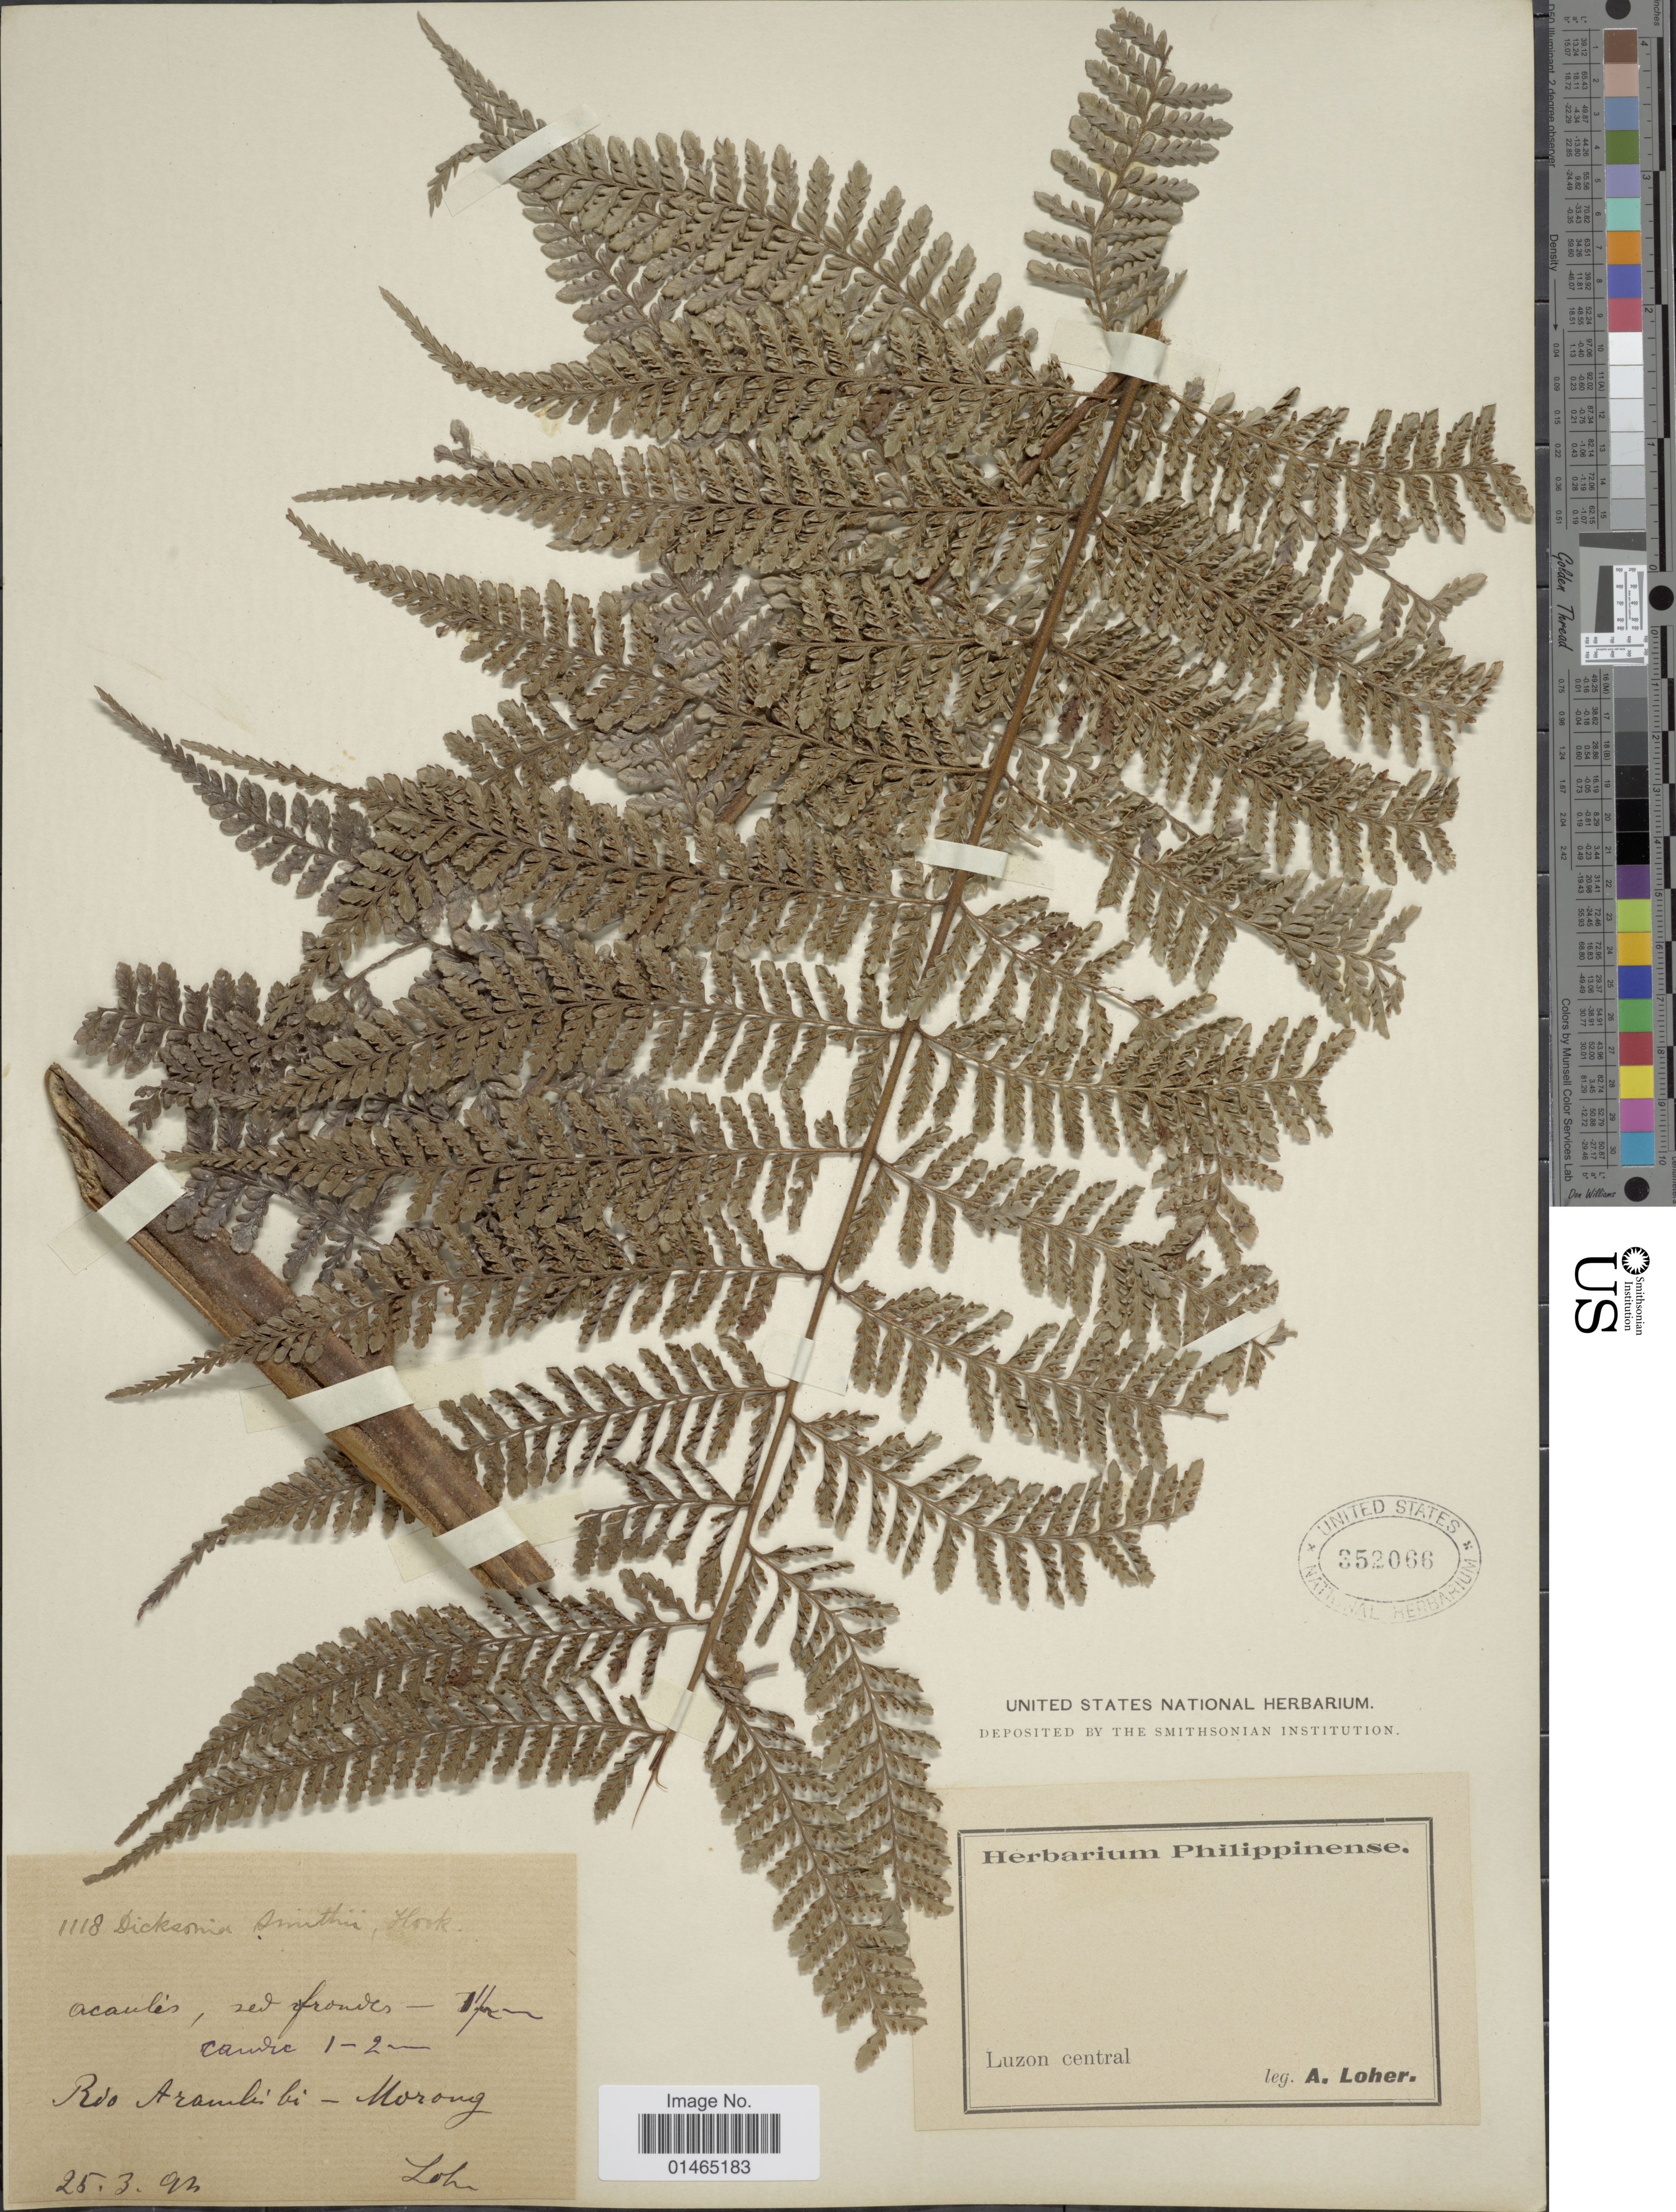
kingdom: Plantae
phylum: Tracheophyta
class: Polypodiopsida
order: Polypodiales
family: Dennstaedtiaceae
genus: Dennstaedtia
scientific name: Dennstaedtia smithii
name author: (Hook.) T. Moore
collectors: A. Loher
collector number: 1118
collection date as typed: Transcribed d/m/y: 25/3/94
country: Philippines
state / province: Central Luzon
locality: Rio Arambibi-Morong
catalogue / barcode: US 352066